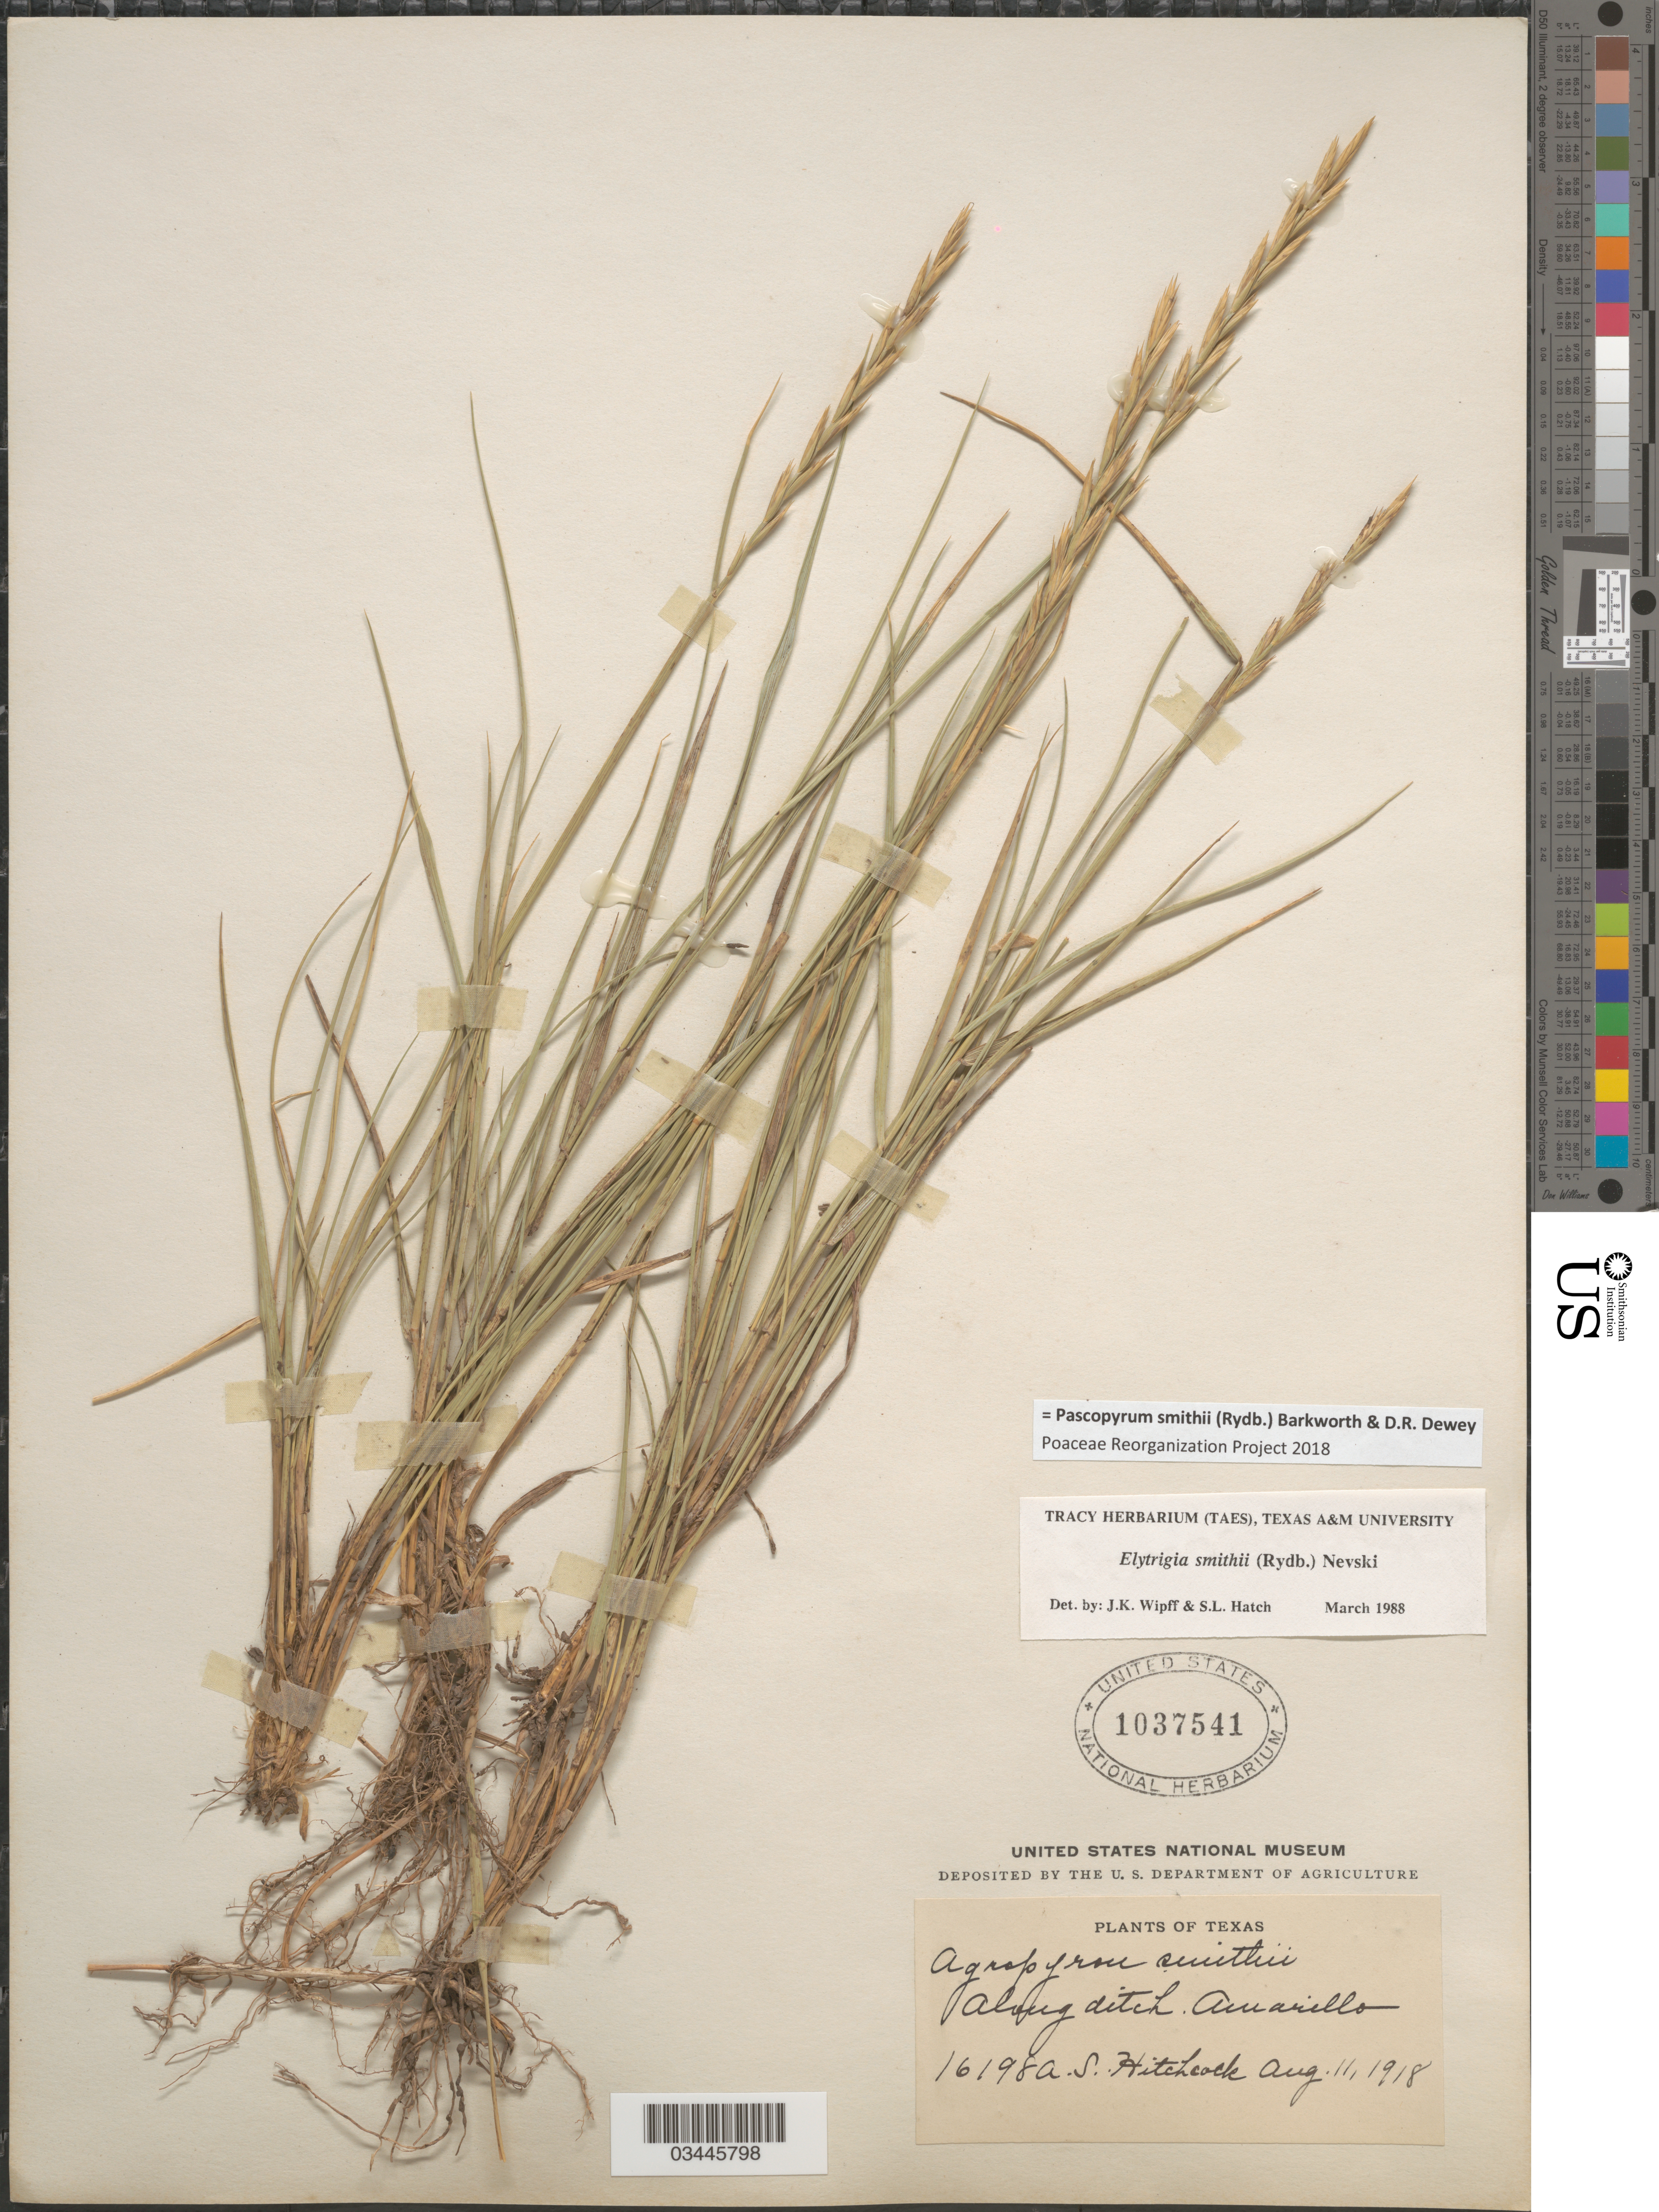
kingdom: Plantae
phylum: Tracheophyta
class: Liliopsida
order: Poales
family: Poaceae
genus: Pascopyrum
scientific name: Pascopyrum smithii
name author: (Rydb.) Barkworth & Dewey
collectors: A. S. Hitchcock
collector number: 1619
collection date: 1918-08-11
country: United States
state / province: Texas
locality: Along ditch. Amarillo.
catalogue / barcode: US 1037541